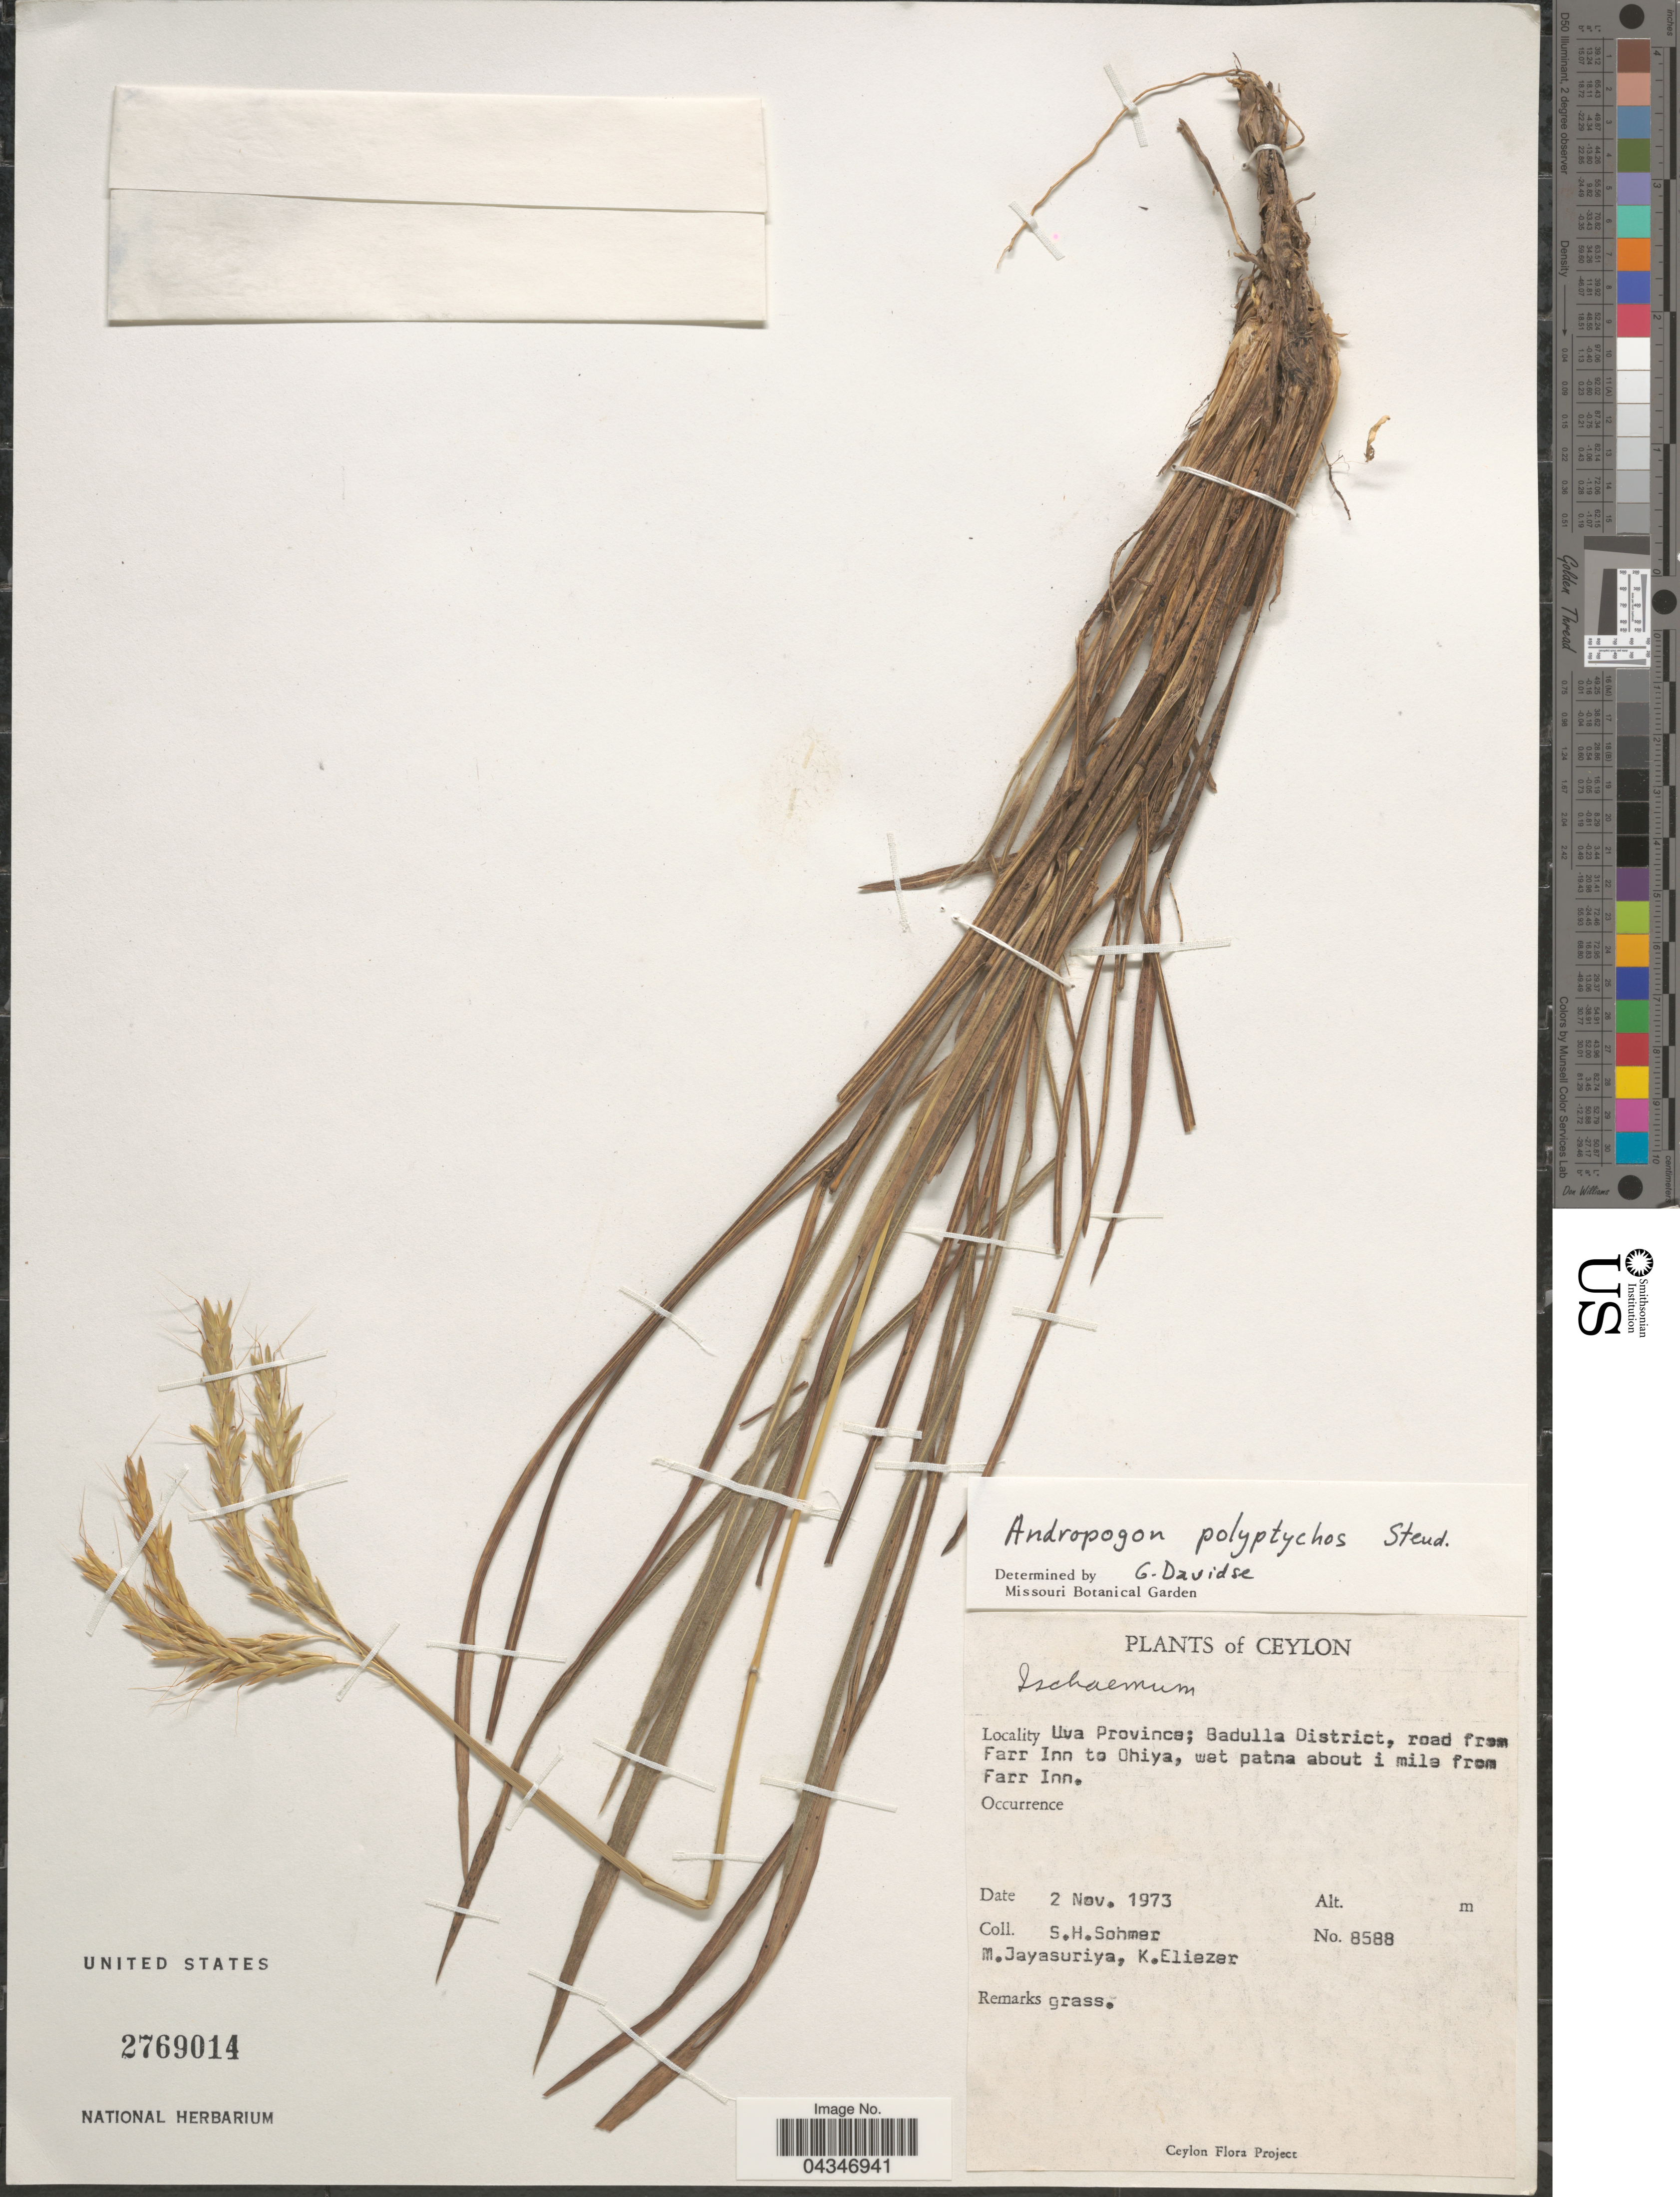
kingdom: Plantae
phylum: Tracheophyta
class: Liliopsida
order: Poales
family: Poaceae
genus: Andropogon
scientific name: Andropogon polyptychos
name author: Steud.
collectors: S. H. Sohmer, M. Jayasuriya & K. Eliezer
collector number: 8588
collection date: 1973-11-02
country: Sri Lanka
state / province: Uva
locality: Ceylon. Badulla District, road from Farr Inn to Ohiya, wet patna about i mile from Farr Inn.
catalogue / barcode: US 2769014